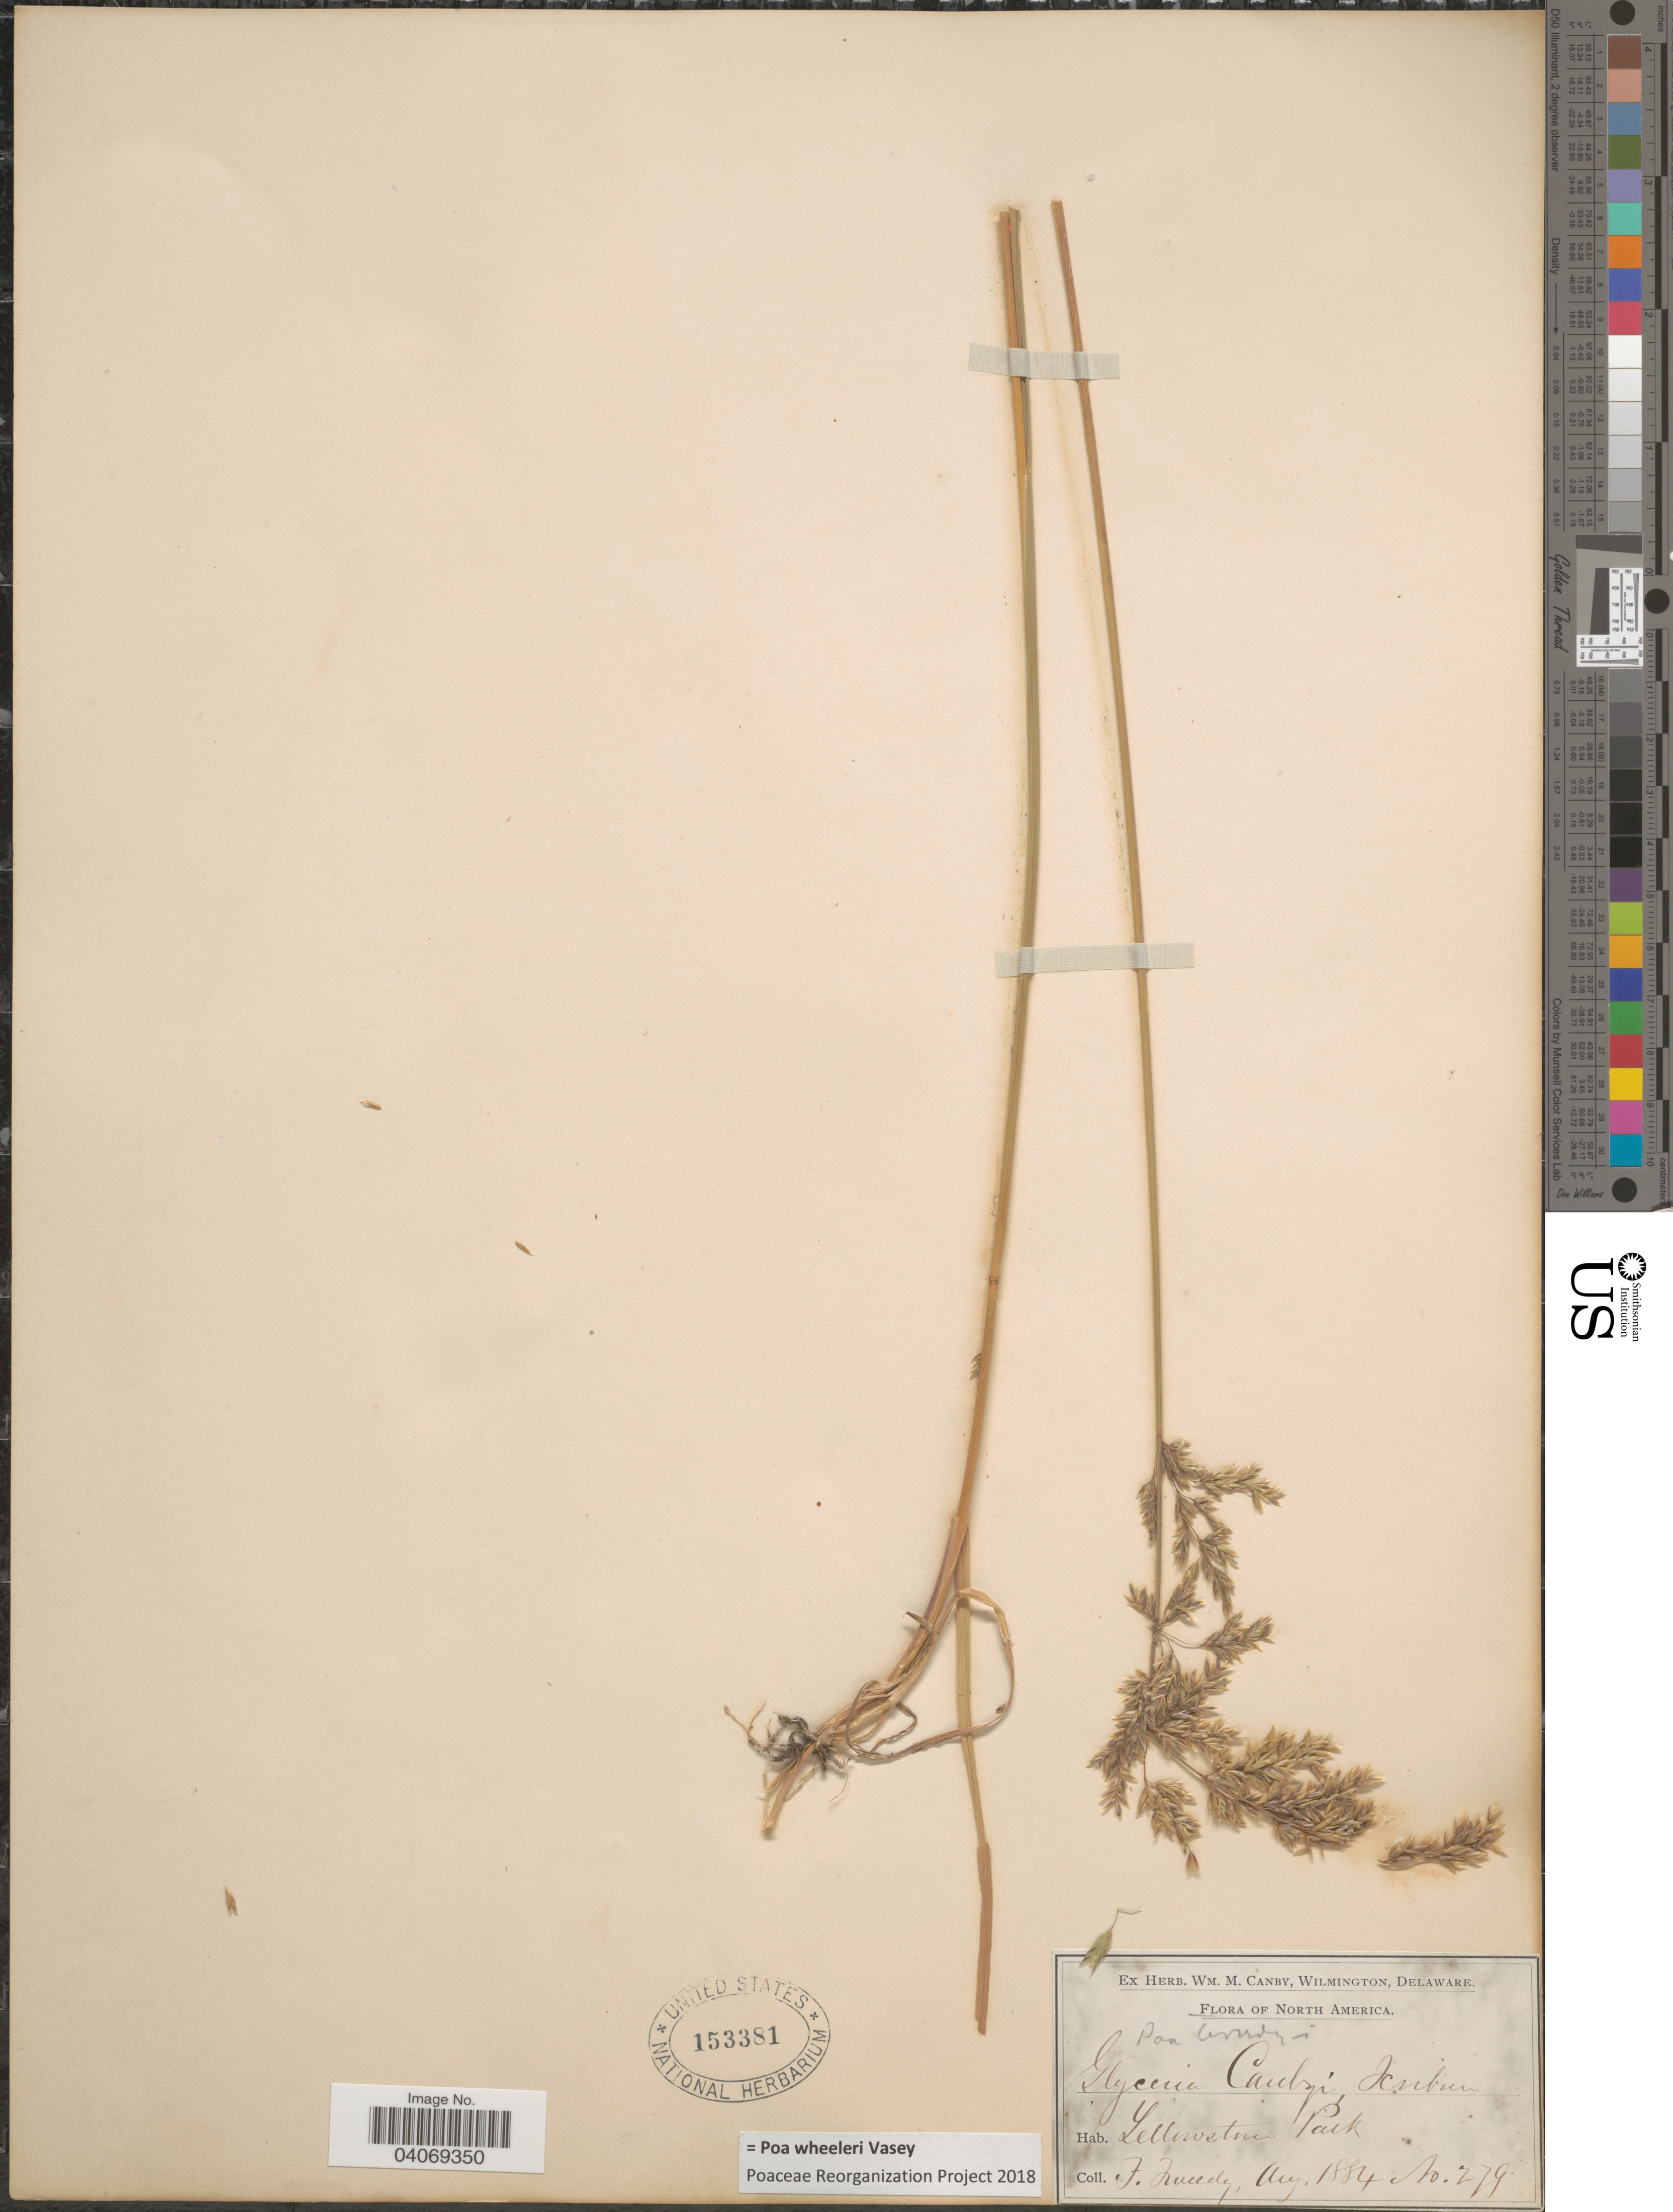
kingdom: Plantae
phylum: Tracheophyta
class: Liliopsida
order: Poales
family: Poaceae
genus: Poa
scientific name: Poa wheeleri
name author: Vasey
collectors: F. Tweedy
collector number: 279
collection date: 1884-08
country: United States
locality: Yellowstone Park.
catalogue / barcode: US 153381